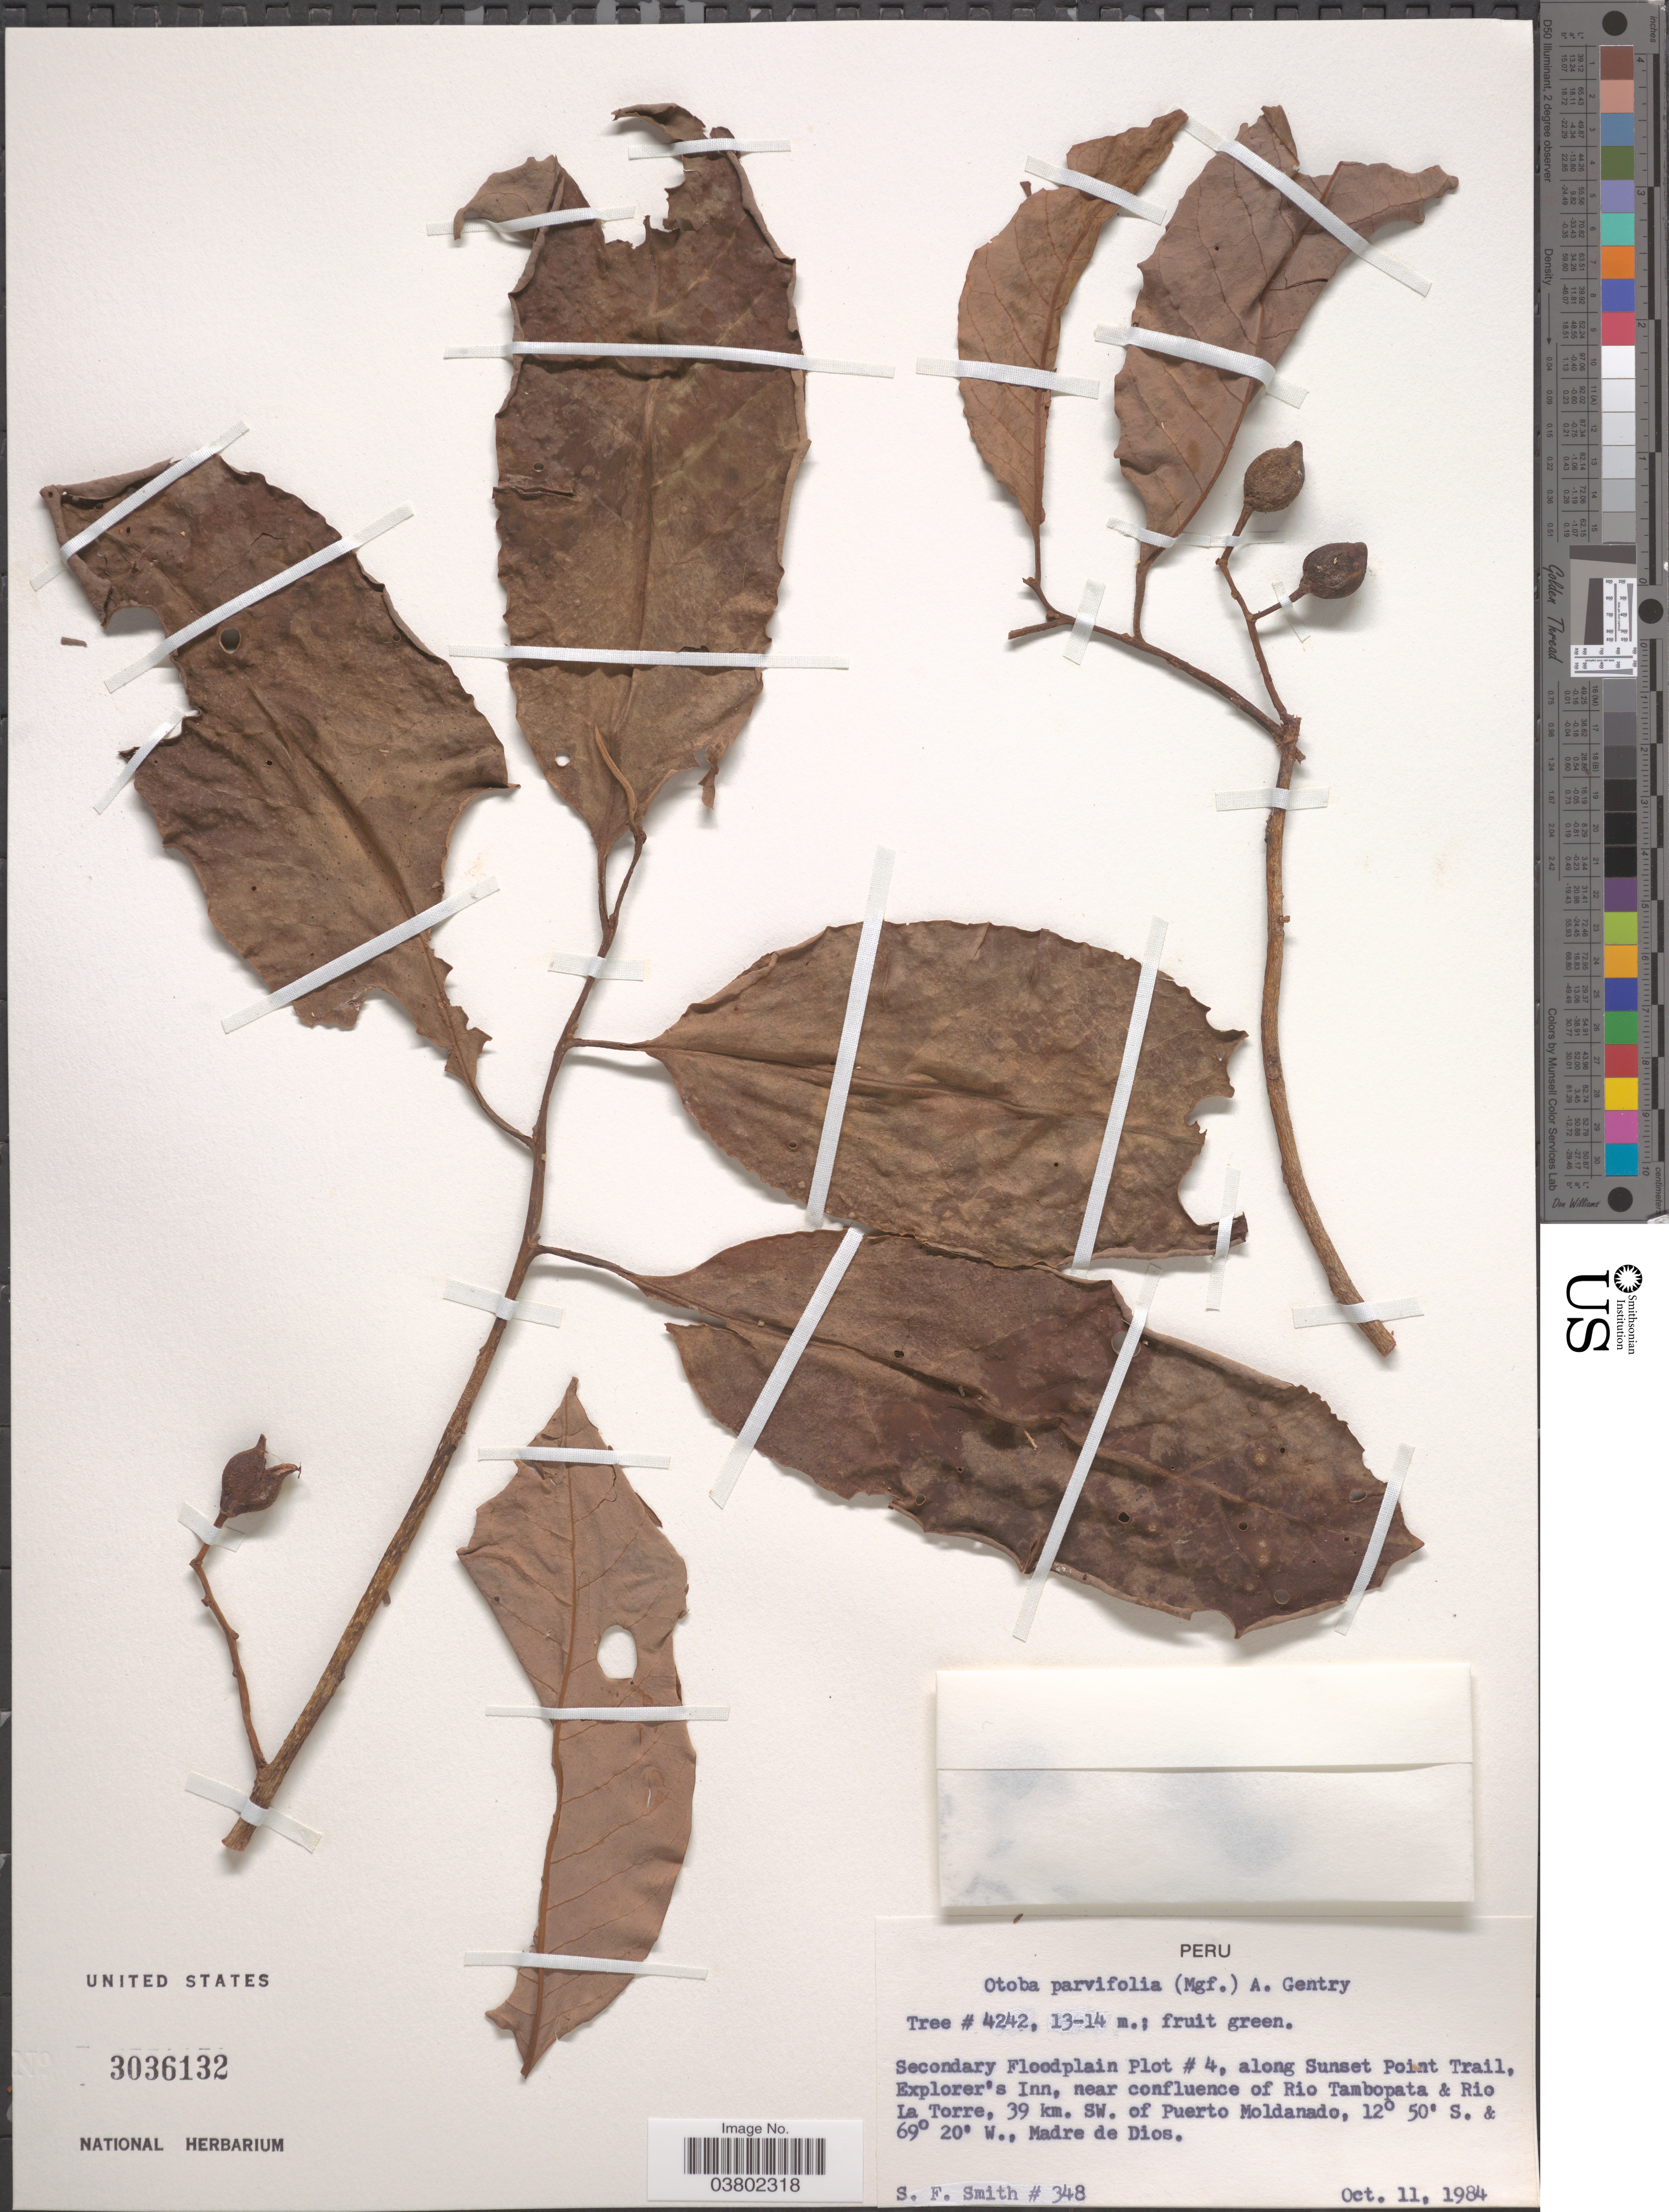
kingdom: Plantae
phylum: Tracheophyta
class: Magnoliopsida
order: Magnoliales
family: Myristicaceae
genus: Otoba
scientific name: Otoba parvifolia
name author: (Markgr.) A.H. Gentry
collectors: S.F. Smith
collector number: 348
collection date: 1984-10-11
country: Peru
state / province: Madre de Dios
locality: Secondary Floodplain Forest Hectare Plot #4, along Sunset Point Trail, Explorer's Inn, near the confluence of Rio Tambopata and Rio La Torre, 39 km. SW. of Puerto Moldonado.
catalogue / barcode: US 3036132